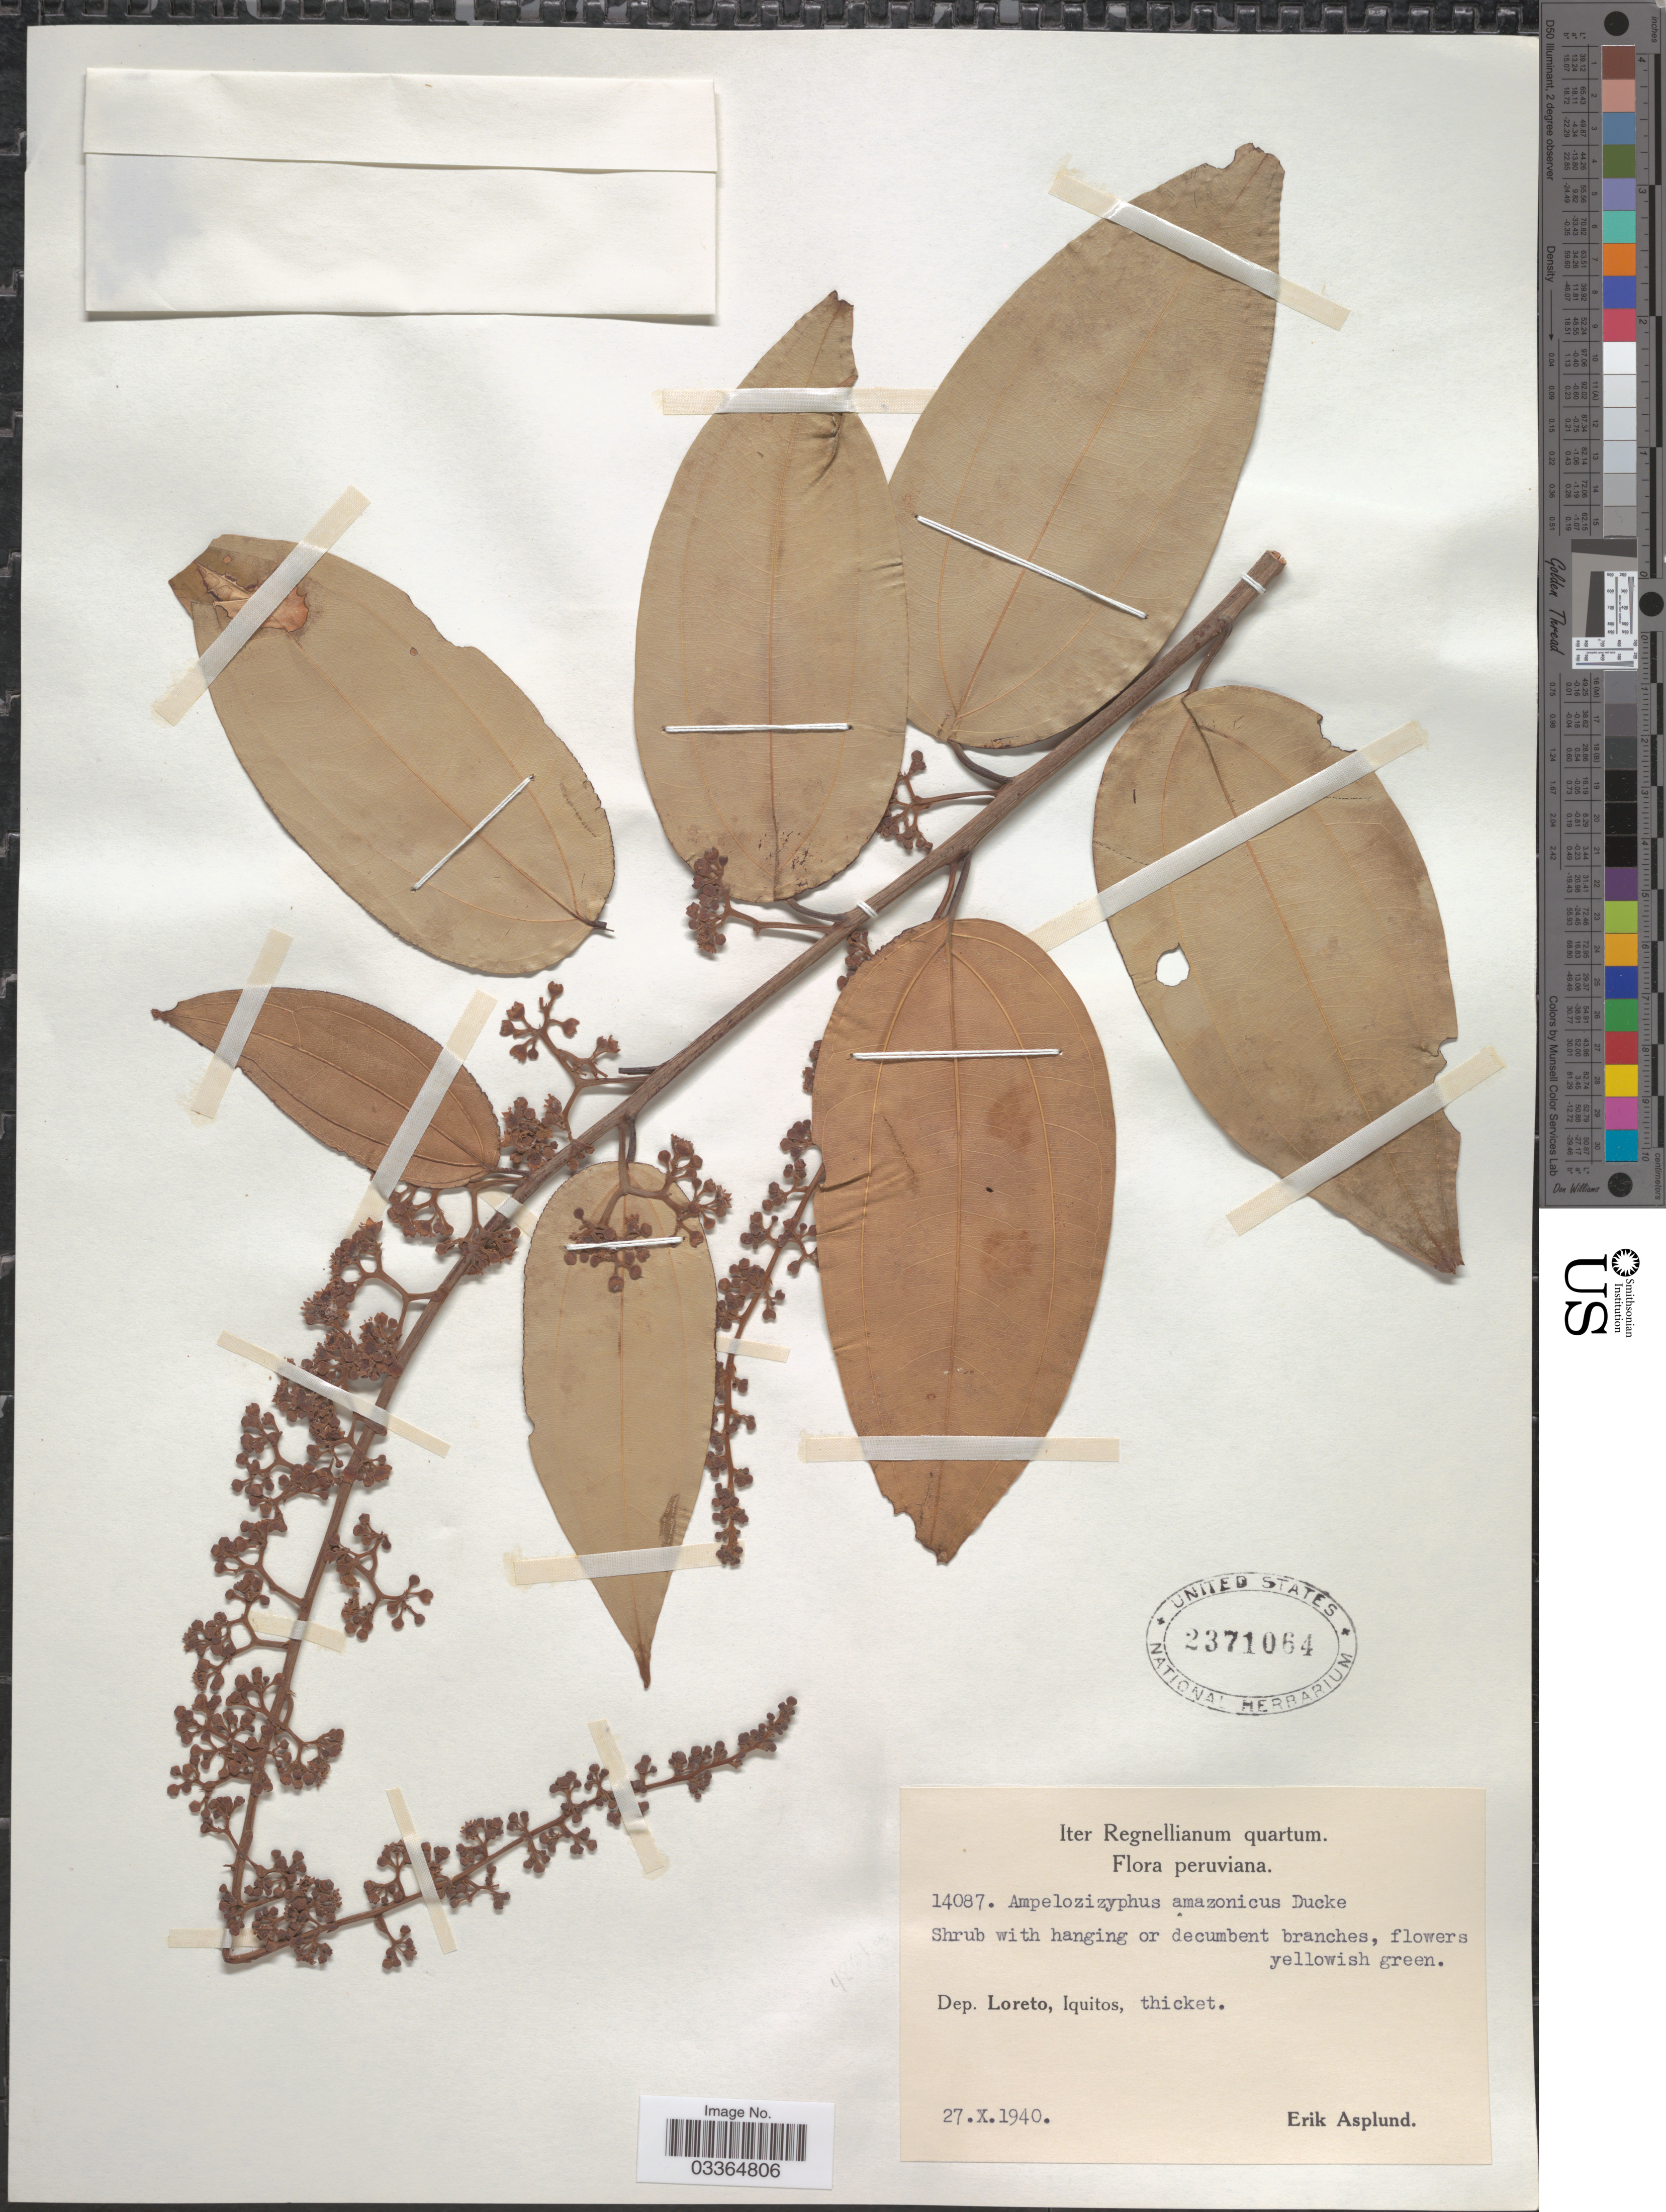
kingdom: Plantae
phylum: Tracheophyta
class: Magnoliopsida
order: Rosales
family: Rhamnaceae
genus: Ampelozizyphus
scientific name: Ampelozizyphus amazonicus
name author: Ducke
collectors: E. Asplund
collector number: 14087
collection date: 1940-10-27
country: Peru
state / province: Loreto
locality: Dep. Loreto, Iquitos.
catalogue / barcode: US 2371064